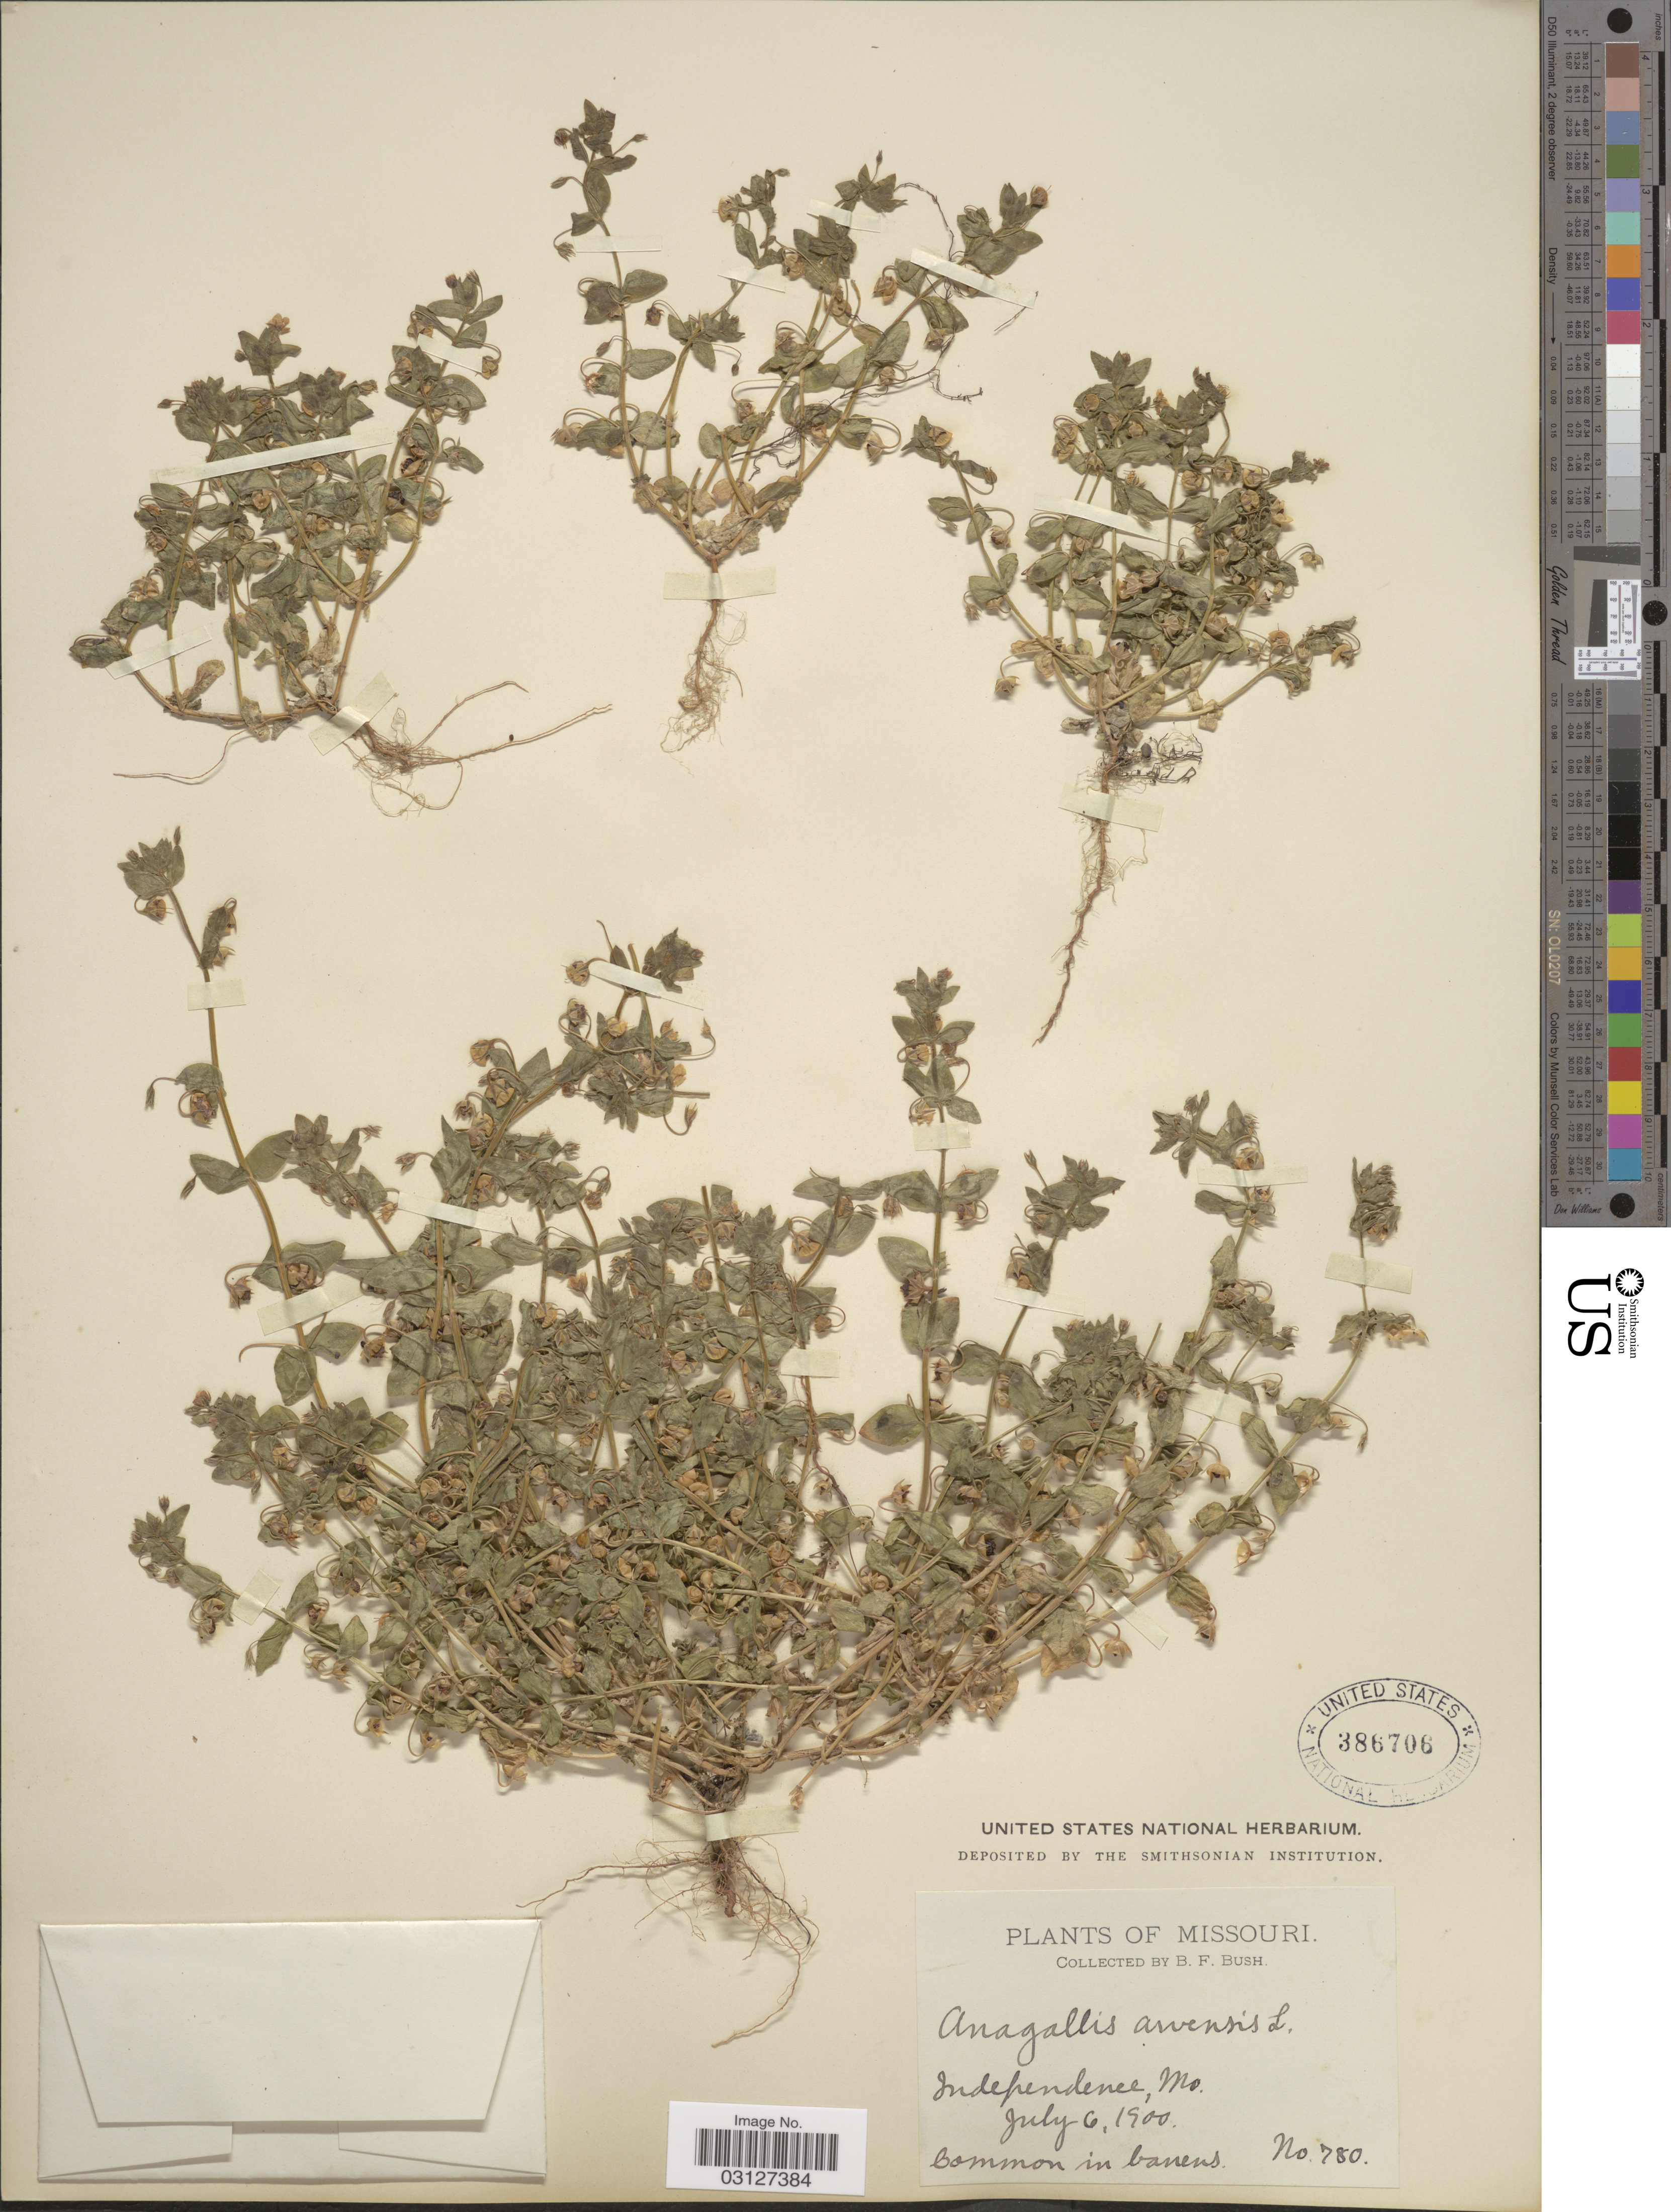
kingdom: Plantae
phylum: Tracheophyta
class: Magnoliopsida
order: Ericales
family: Primulaceae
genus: Anagallis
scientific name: Anagallis arvensis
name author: L.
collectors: B. F. Bush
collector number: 780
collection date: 1900-07-06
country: United States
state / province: Missouri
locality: Independence.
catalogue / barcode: US 386706